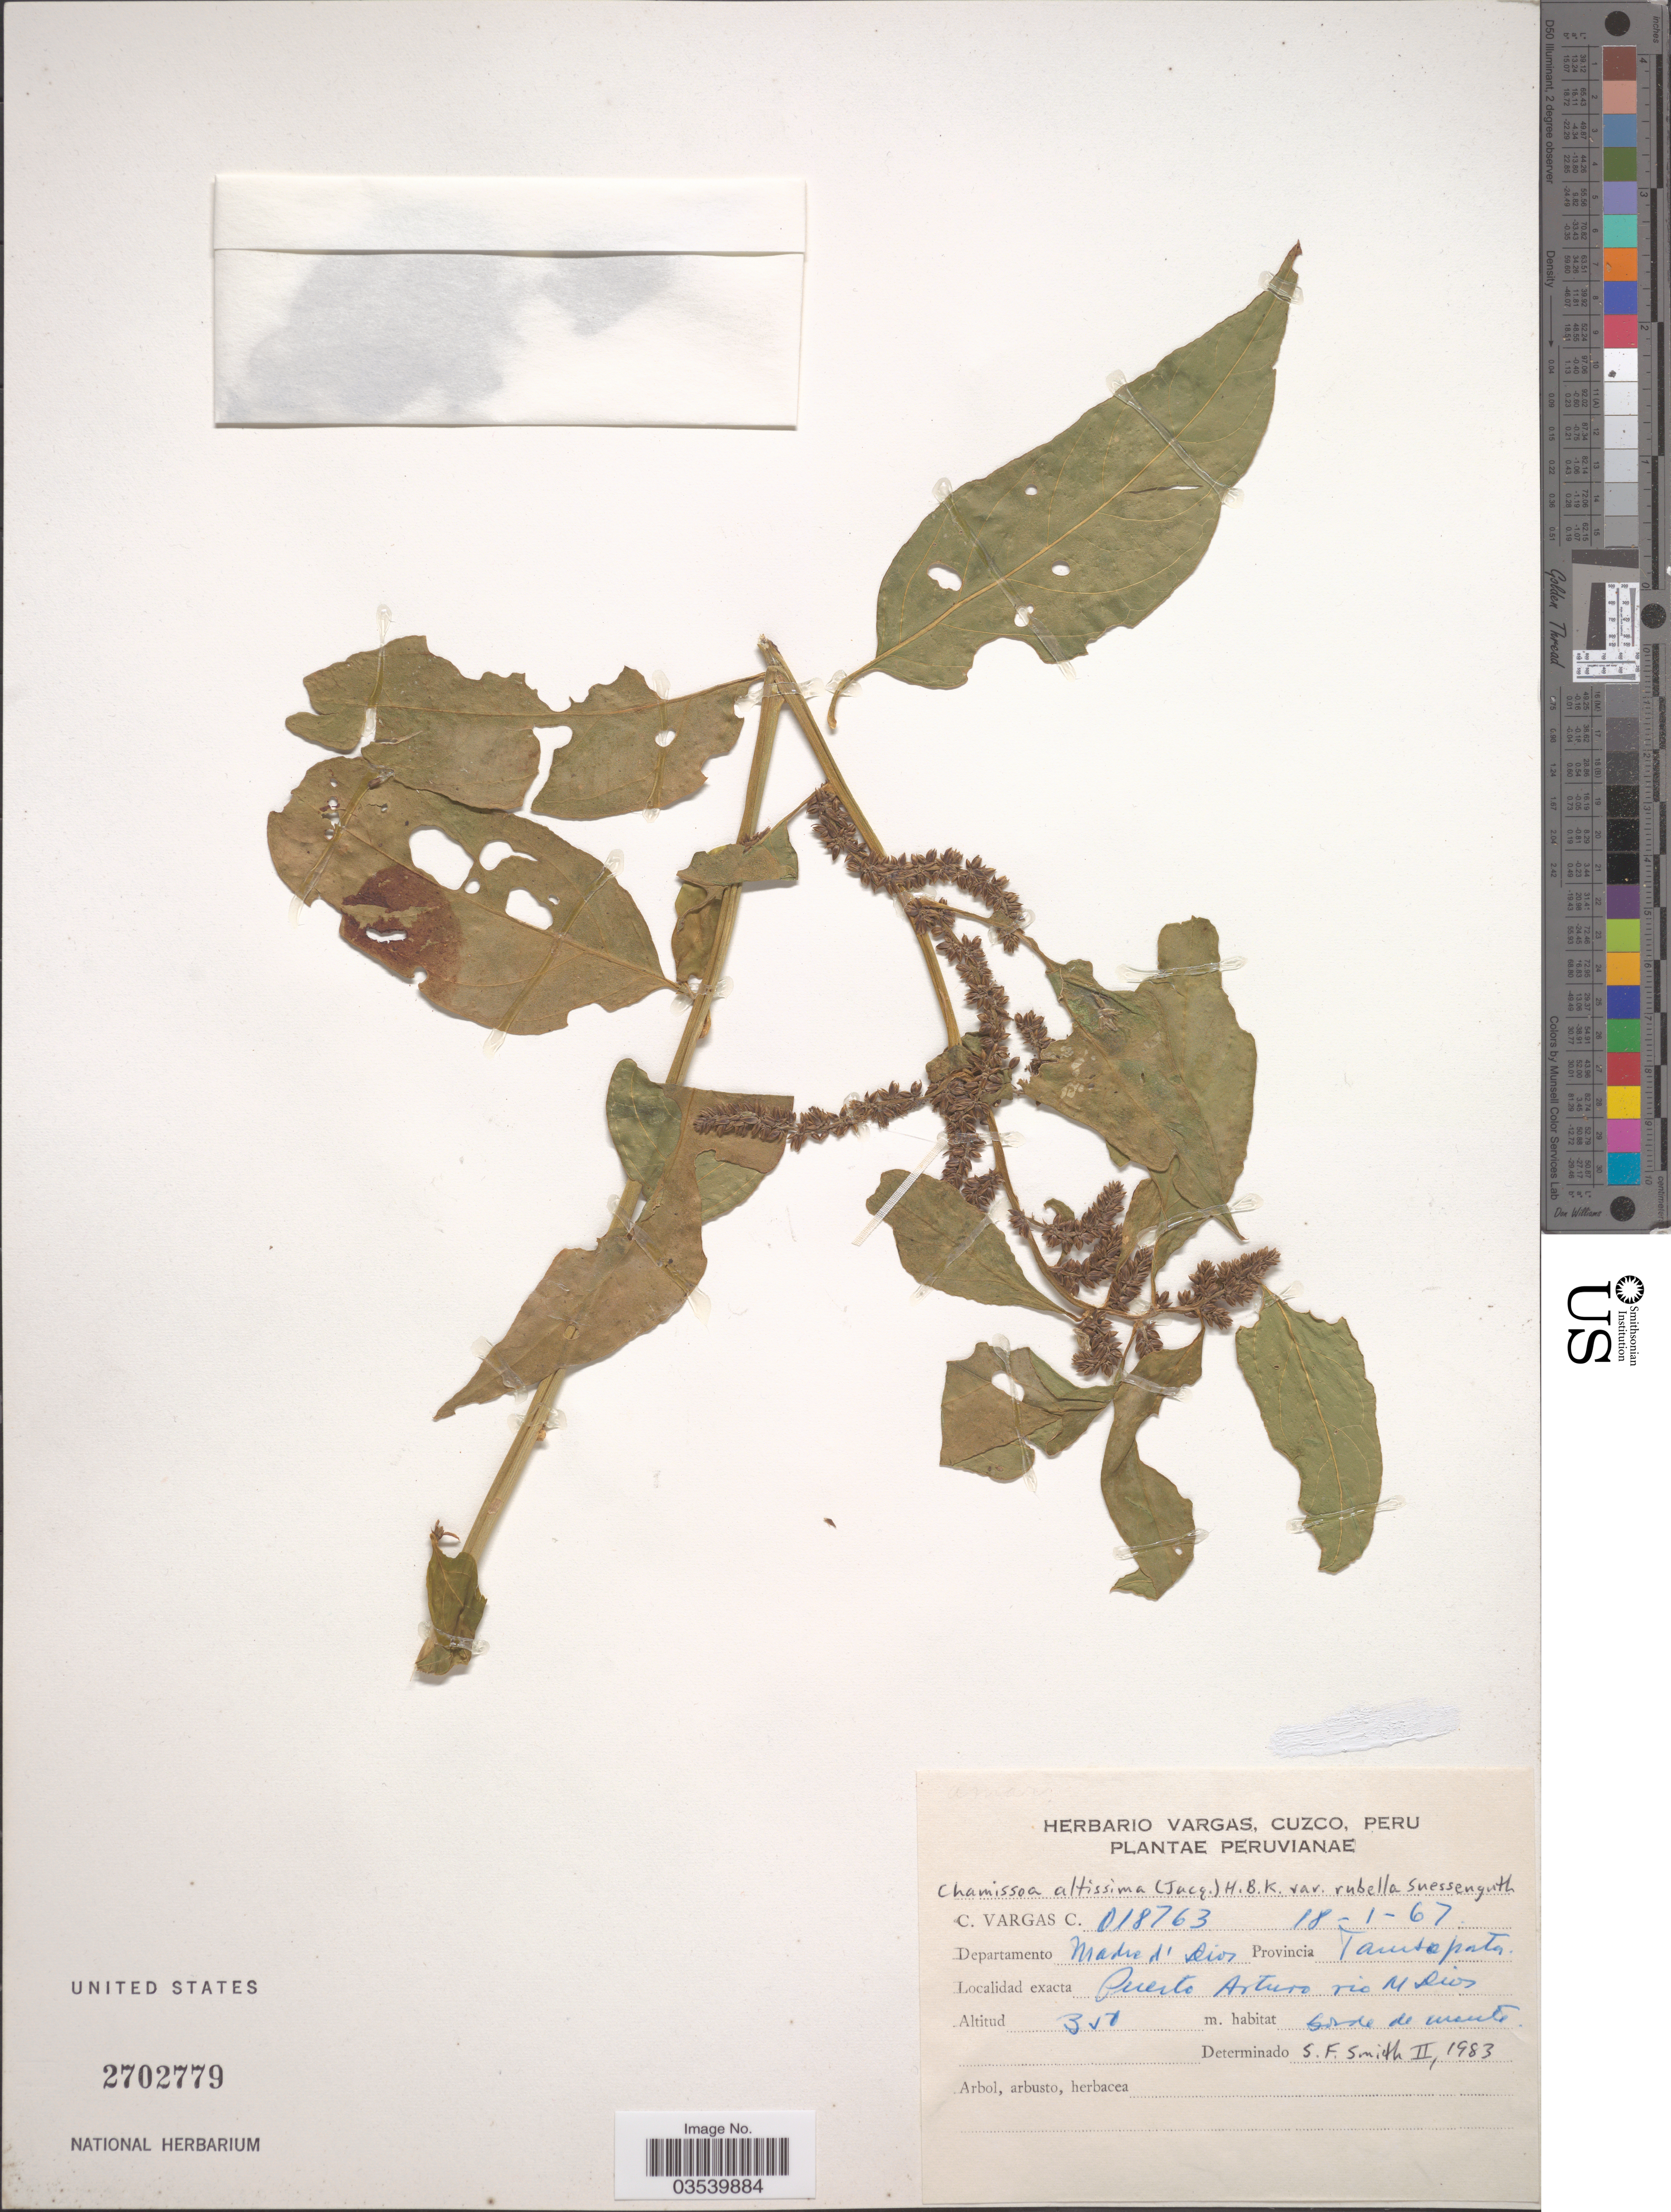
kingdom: Plantae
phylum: Tracheophyta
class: Magnoliopsida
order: Caryophyllales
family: Amaranthaceae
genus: Chamissoa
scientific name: Chamissoa altissima var. rubella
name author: Suess.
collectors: C. Vargas Calderón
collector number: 018763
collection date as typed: Transcribed d/m/y: 18/1/67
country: Peru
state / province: Madre de Dios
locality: Departamento Madre d' Dios. Provincia Tambopata. Puerto Arturo rio M Rios.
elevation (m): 350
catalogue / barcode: US 2702779